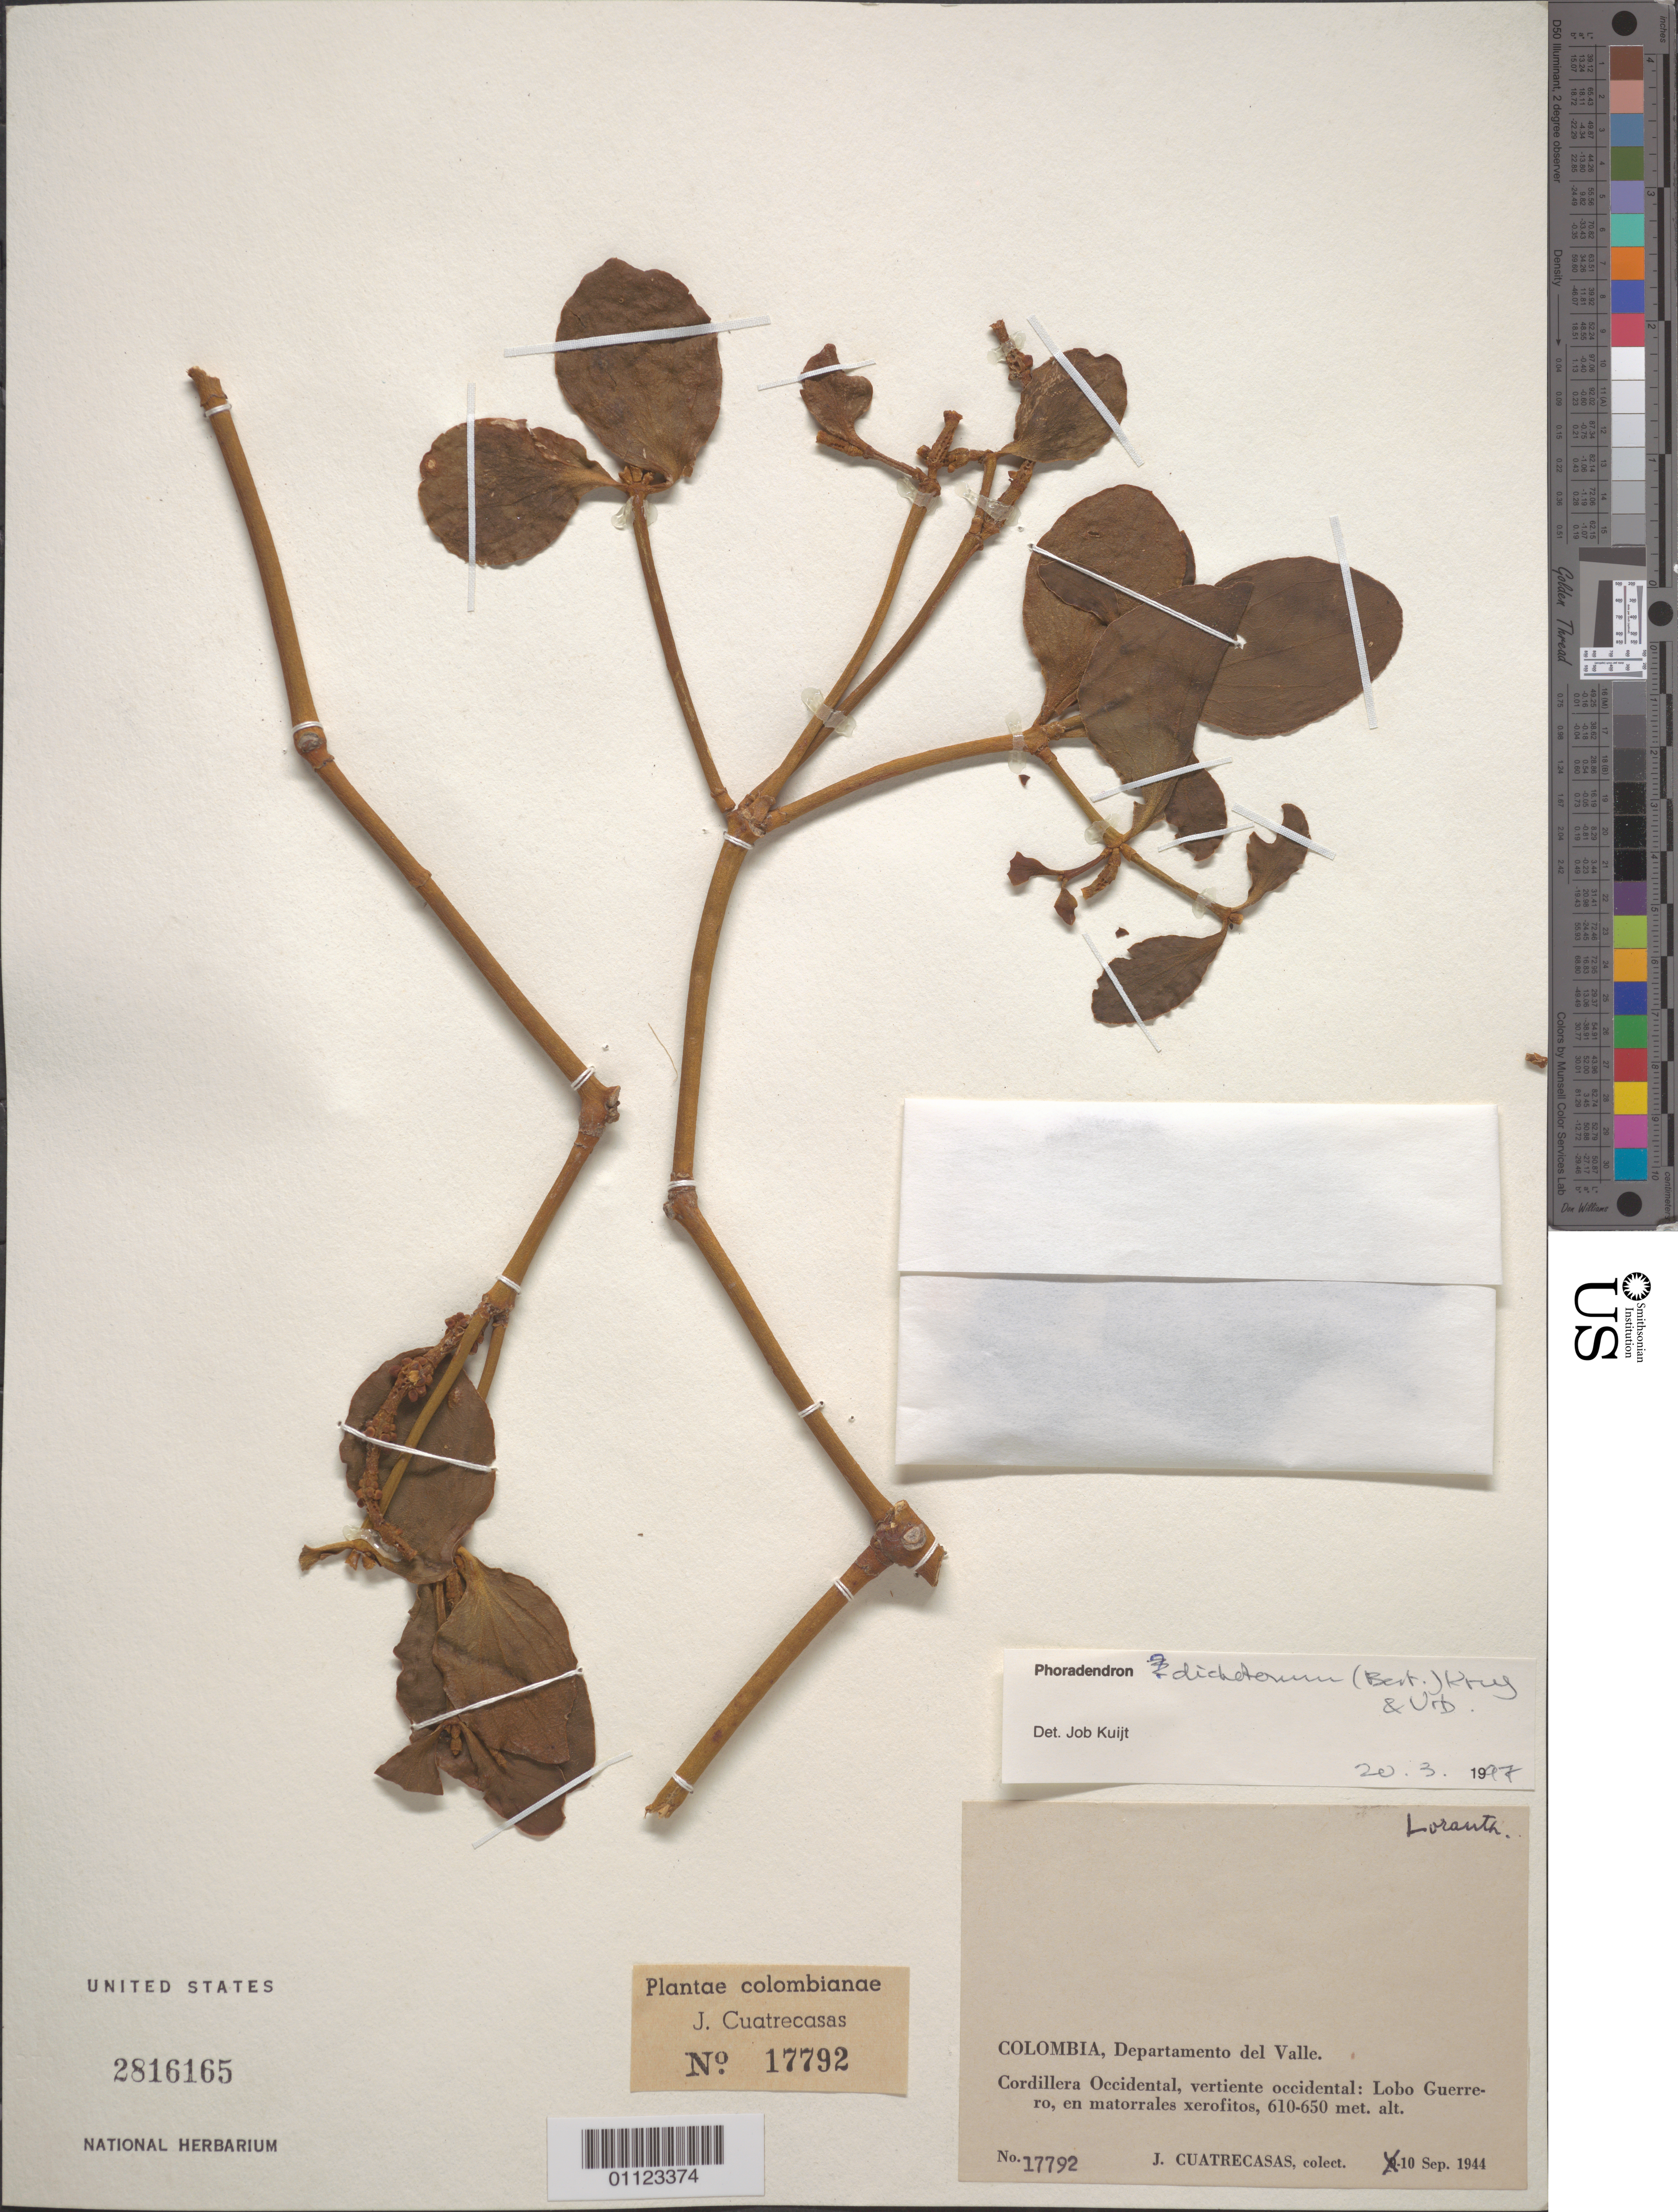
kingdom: Plantae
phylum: Tracheophyta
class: Magnoliopsida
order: Santalales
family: Viscaceae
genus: Phoradendron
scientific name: Phoradendron dichotomum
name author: Ettingsh.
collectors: J. Cuatrecasas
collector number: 17792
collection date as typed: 10 Sep 1944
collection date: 1944-09-10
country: Colombia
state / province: Valle del Cauca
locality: Cordillera Occidental, vertiente occidental: Lobo Guerrero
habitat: Matorrales xerofitos.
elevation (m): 610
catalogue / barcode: US 2816165